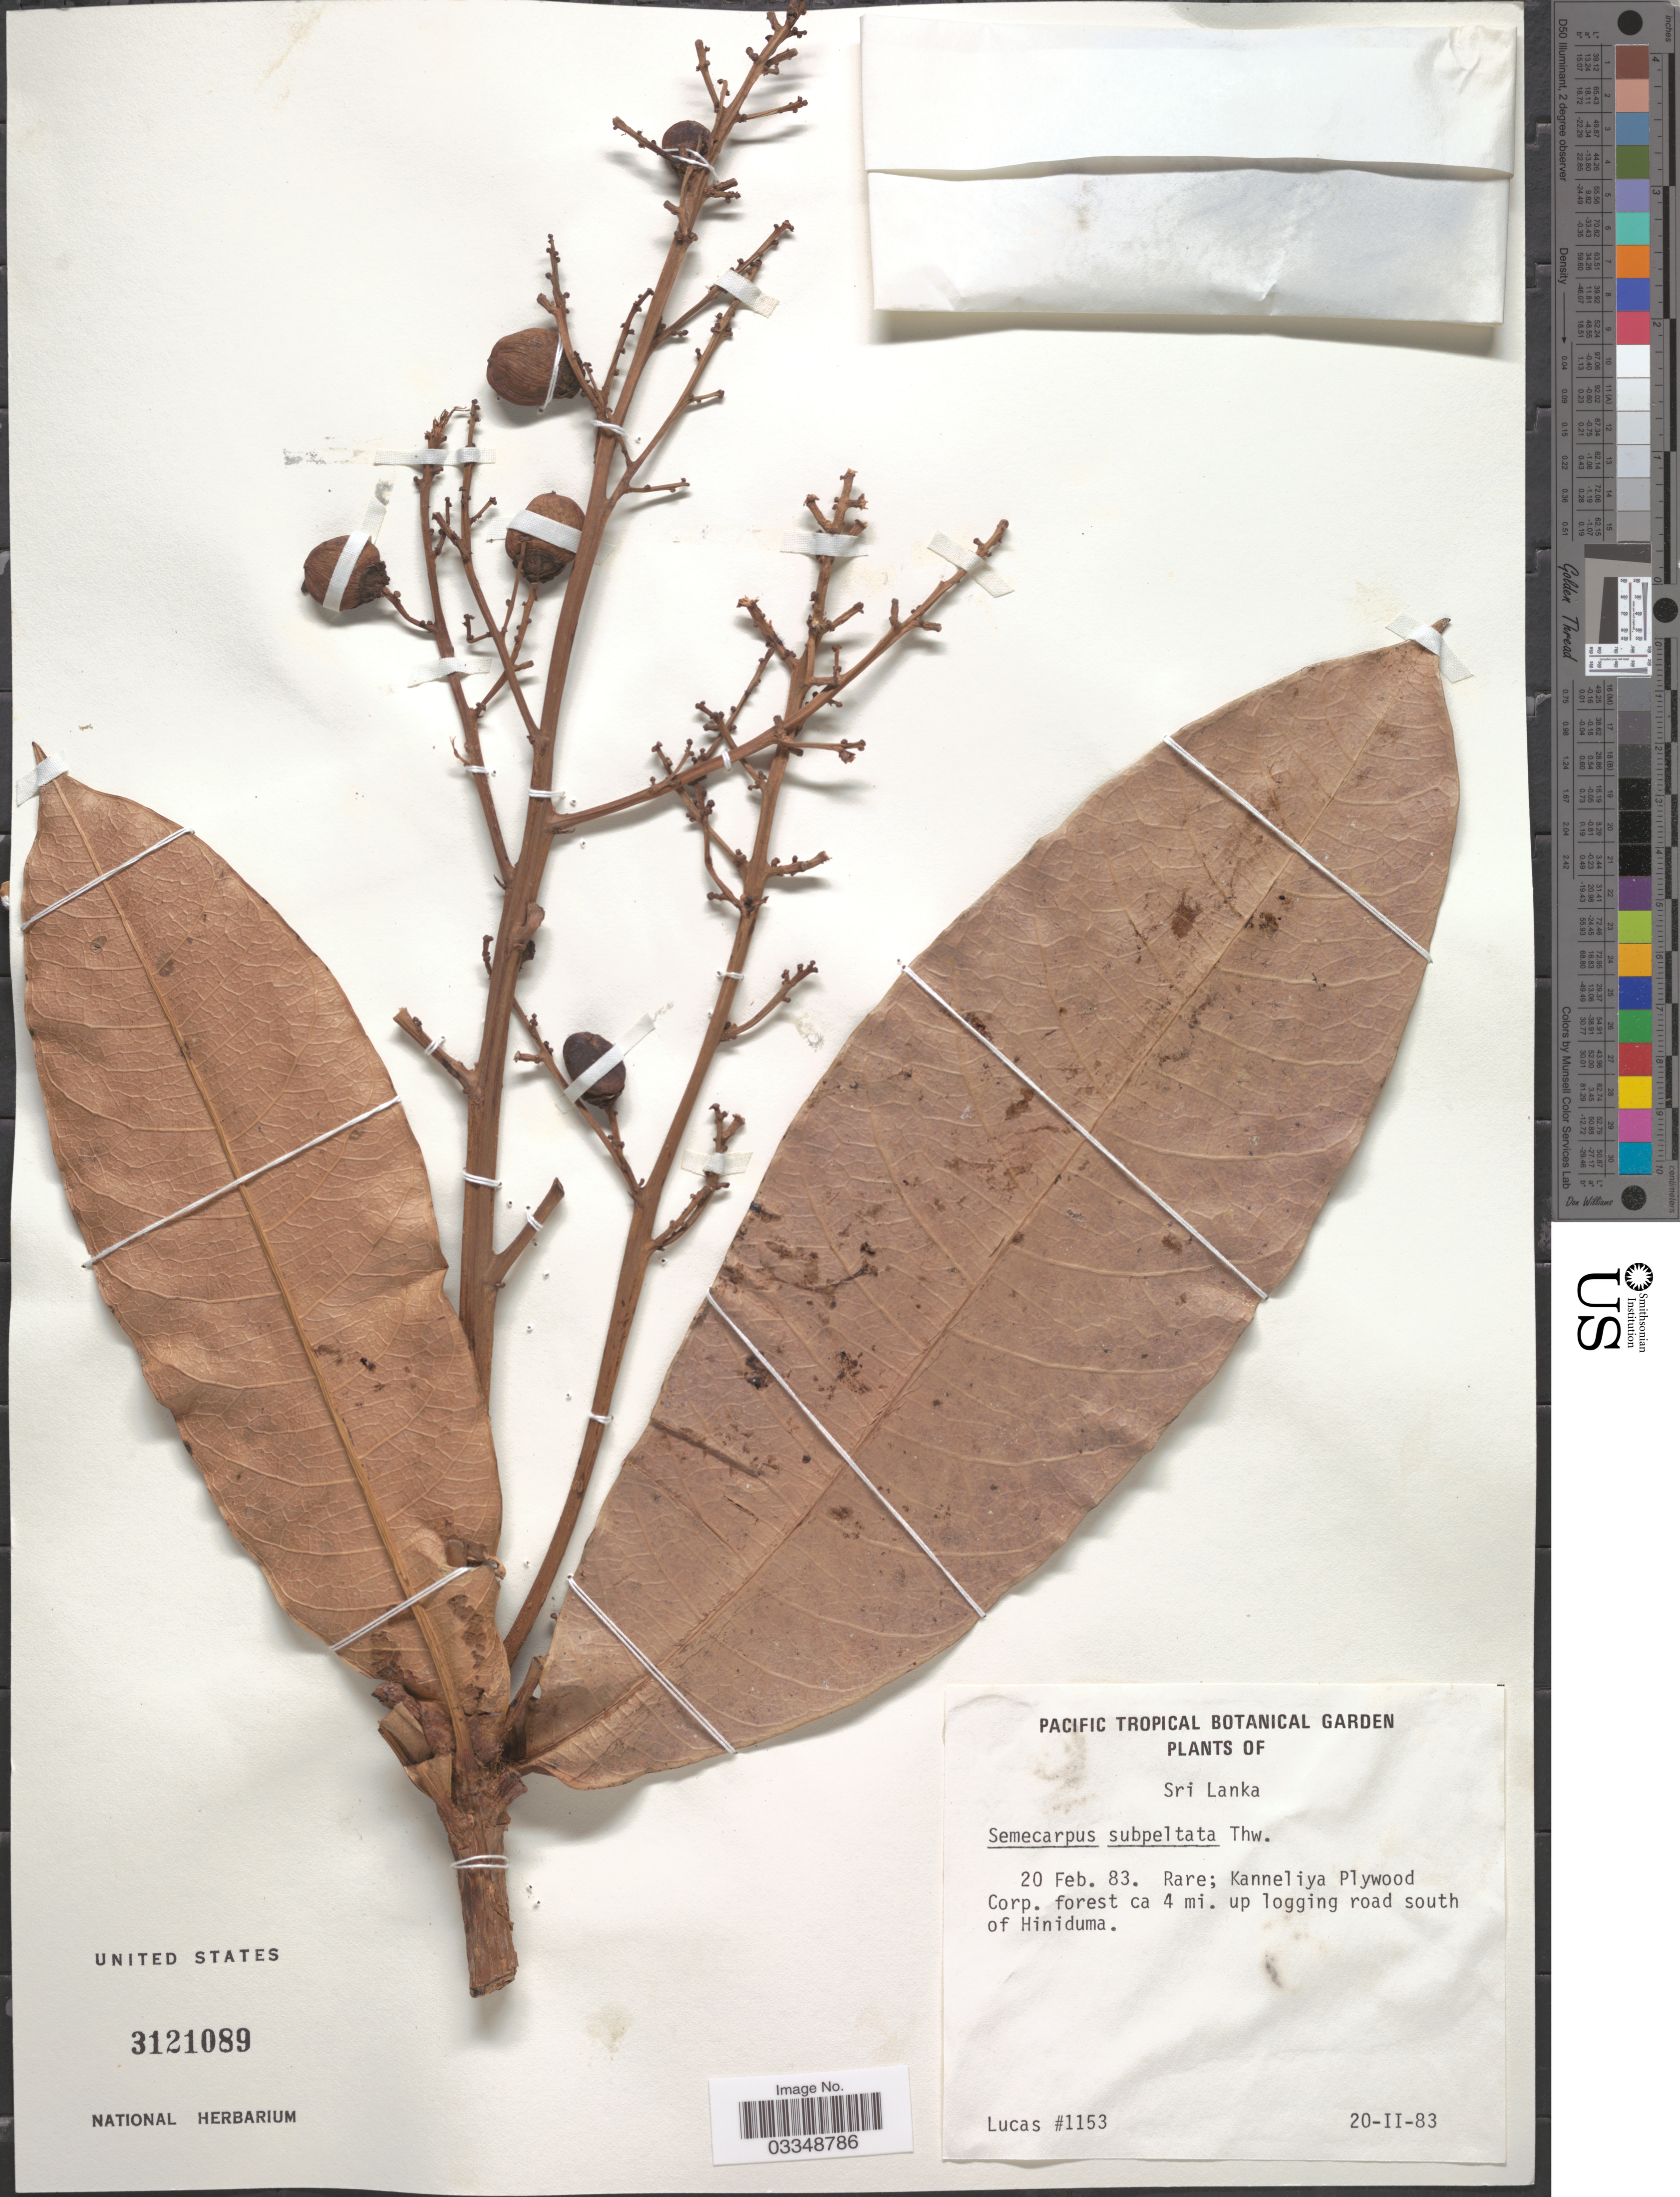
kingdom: Plantae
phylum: Tracheophyta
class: Magnoliopsida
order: Sapindales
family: Anacardiaceae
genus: Semecarpus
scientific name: Semecarpus subpeltatus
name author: Thwaites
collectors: Lucas, --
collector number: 1153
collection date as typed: Transcribed d/m/y: 20/2/83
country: Sri Lanka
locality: Pacific Tropical Botanical Garden. Kanneliya Plywood Corp. forest ca 4 mi. up logging road south of Hiniduma.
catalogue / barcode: US 3121089